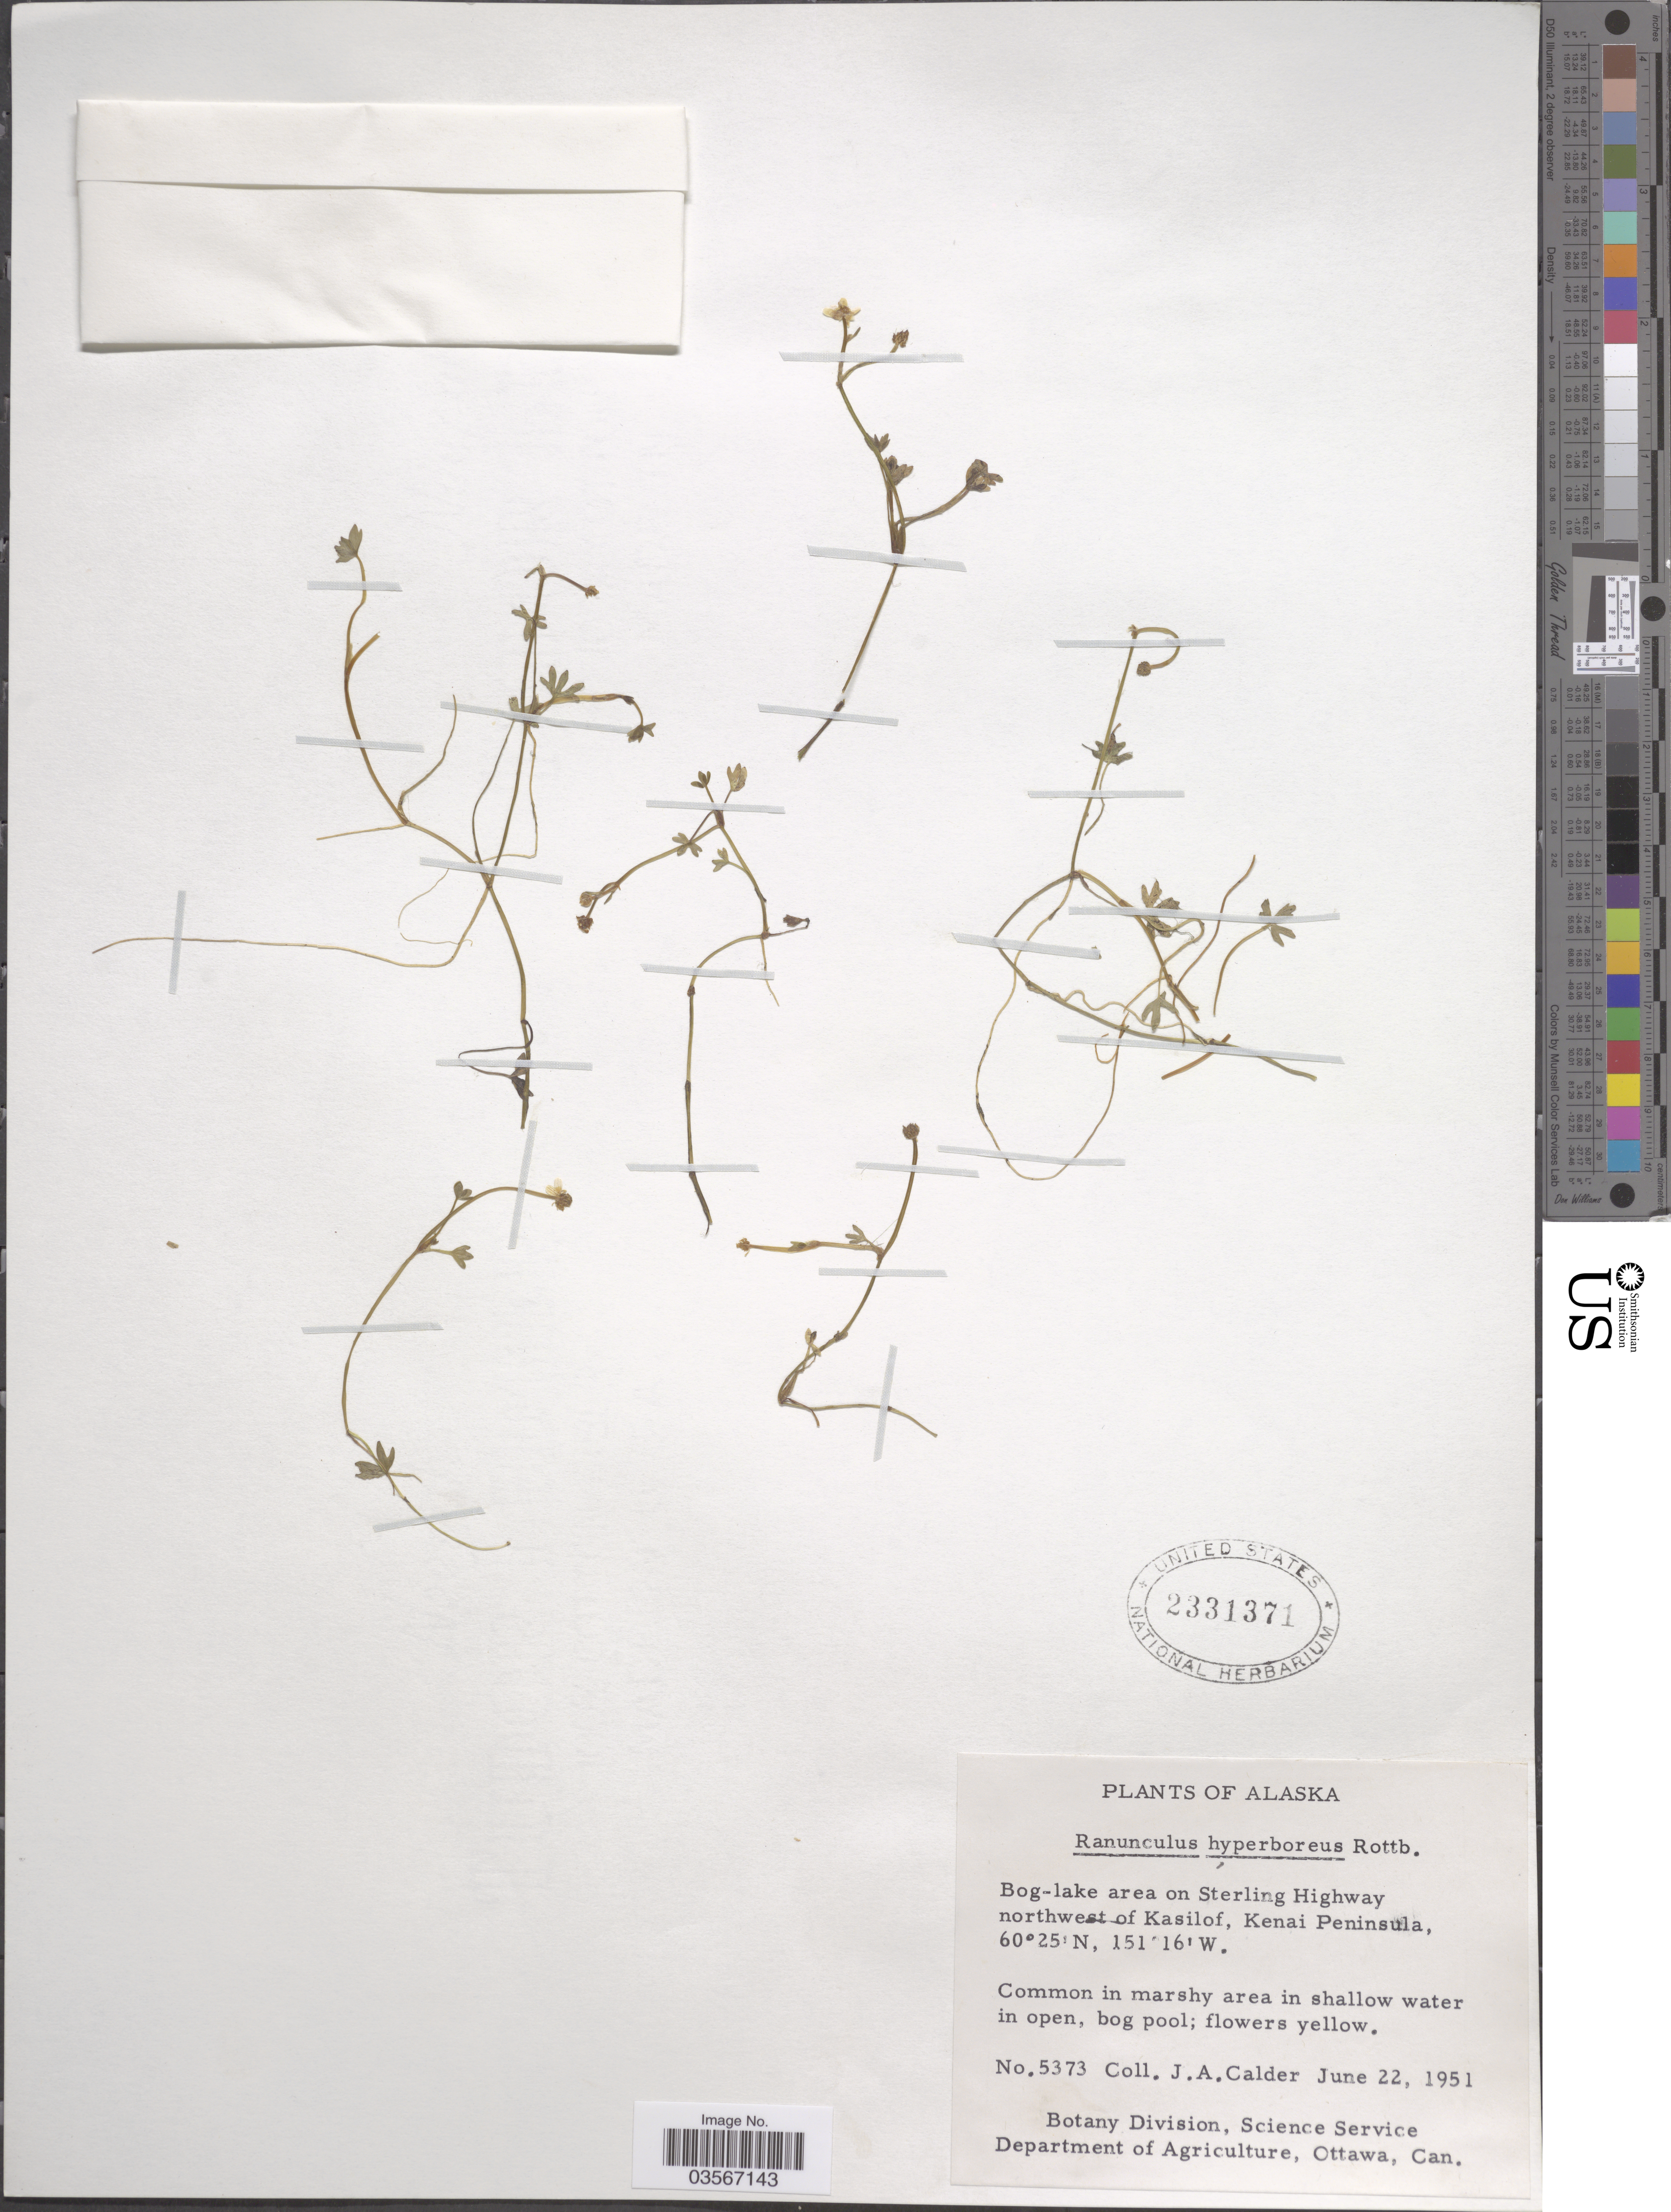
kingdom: Plantae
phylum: Tracheophyta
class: Magnoliopsida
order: Ranunculales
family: Ranunculaceae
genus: Ranunculus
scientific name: Ranunculus hyperboreus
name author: Rottb.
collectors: J. A. Calder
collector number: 5373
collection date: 1951-06-22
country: United States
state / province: Alaska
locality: Bog-lake area on Sterling Highway northwest of Kasilof, Kenai Peninsula.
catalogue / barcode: US 2331371